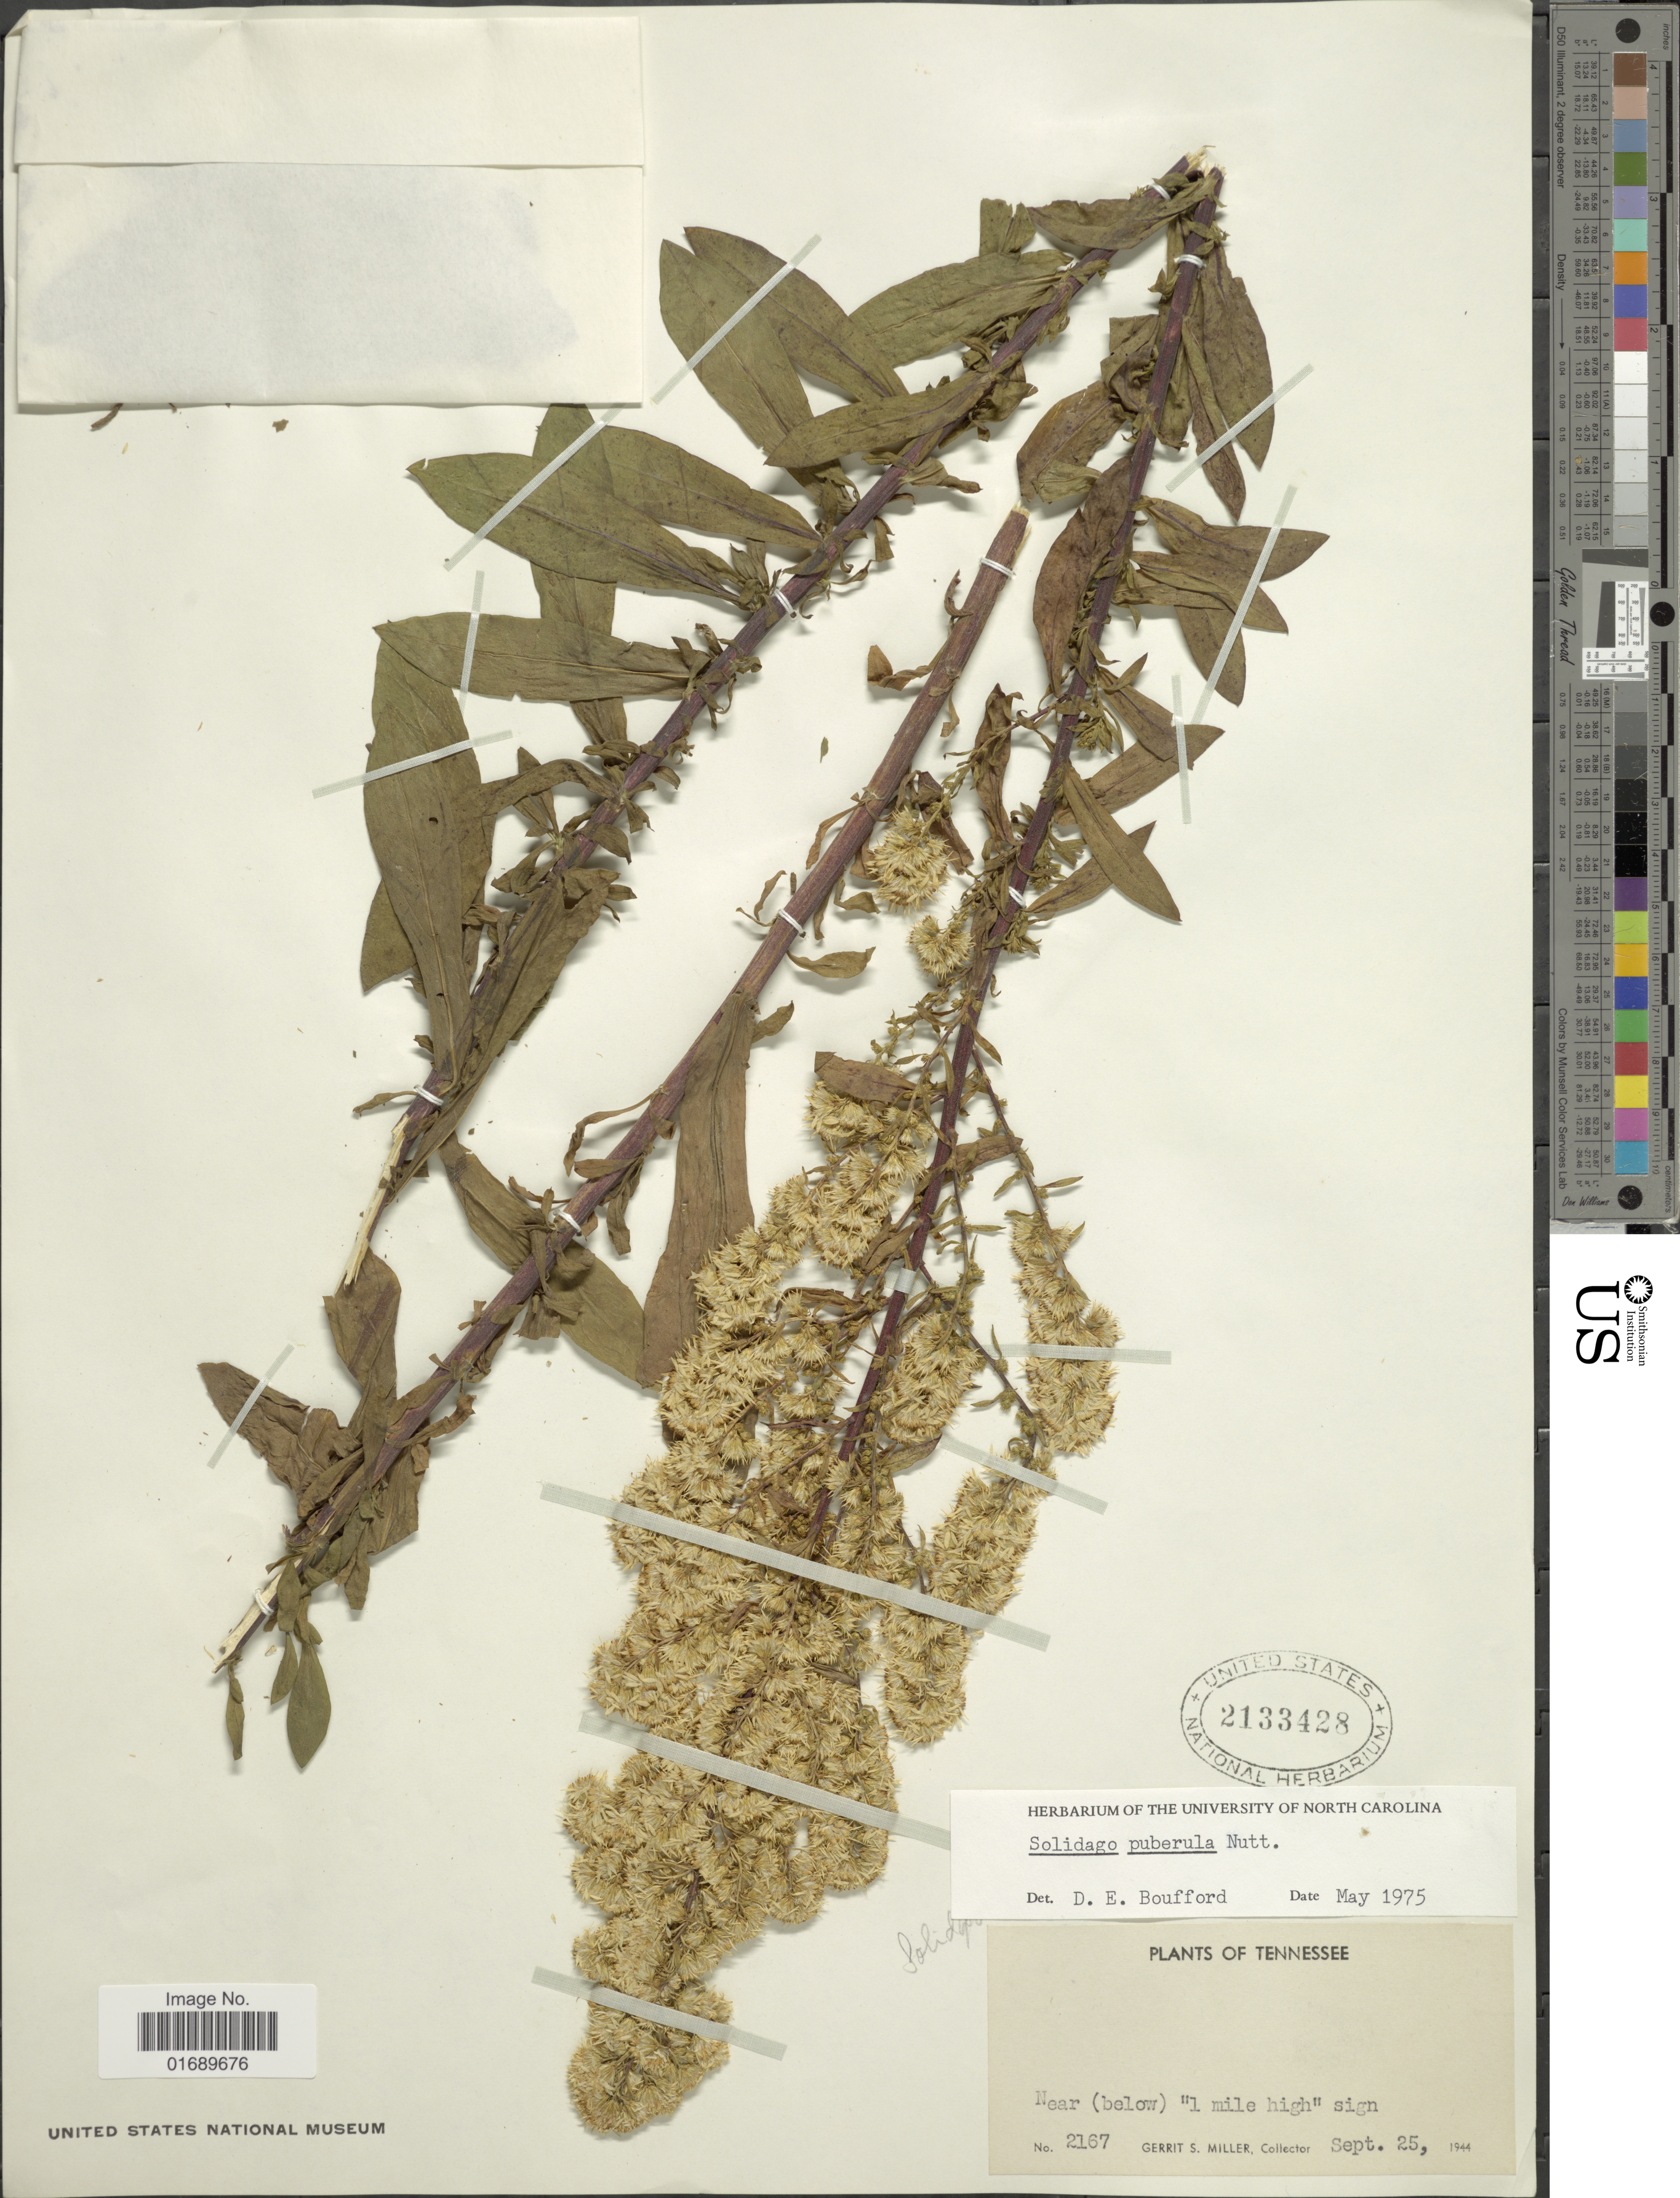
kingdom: Plantae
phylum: Tracheophyta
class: Magnoliopsida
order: Asterales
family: Asteraceae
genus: Solidago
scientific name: Solidago puberula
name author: Nutt.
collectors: G. S. Miller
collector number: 2167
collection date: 1944-09-25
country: United States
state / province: Tennessee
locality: Near (belo) '1 mile high' sign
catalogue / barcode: US 2133428